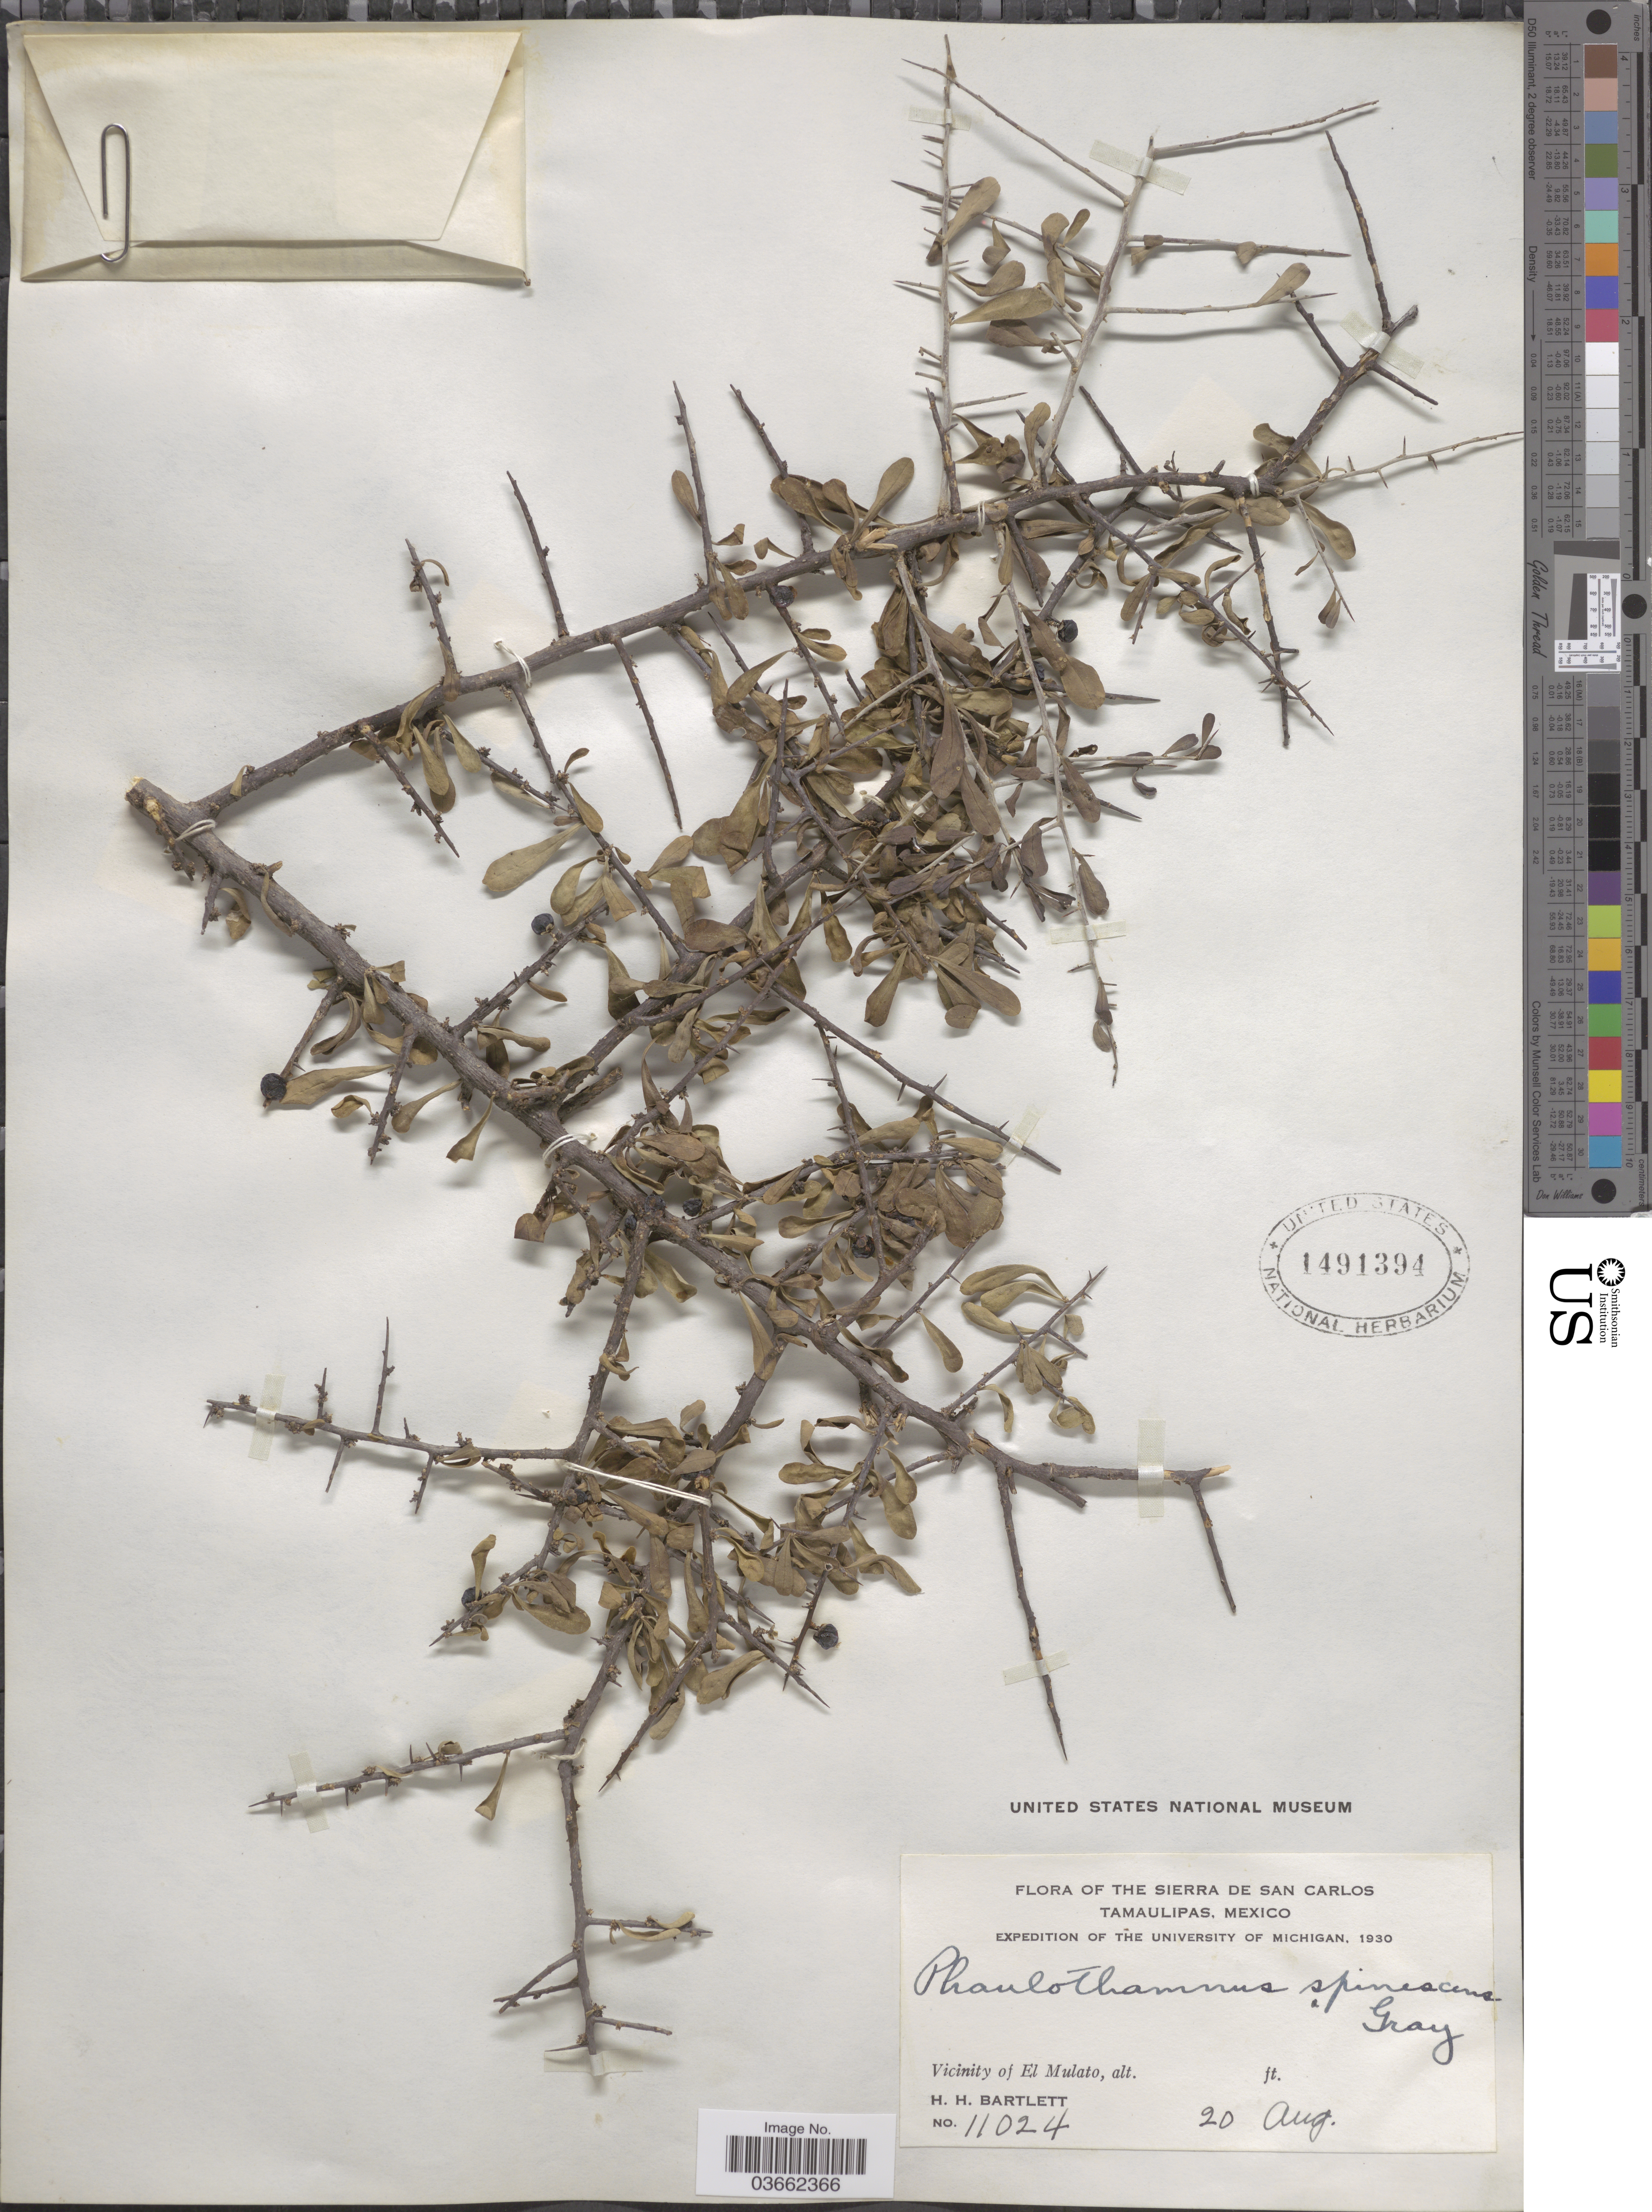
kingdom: Plantae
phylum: Tracheophyta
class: Magnoliopsida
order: Caryophyllales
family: Achatocarpaceae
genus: Phaulothamnus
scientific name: Phaulothamnus spinescens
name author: A. Gray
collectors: H. H. Bartlett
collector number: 11024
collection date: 1930-08-20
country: Mexico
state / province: Tamaulipas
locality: The Sierra de San Carlos. Vicinity of El Mulato.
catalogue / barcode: US 1491394